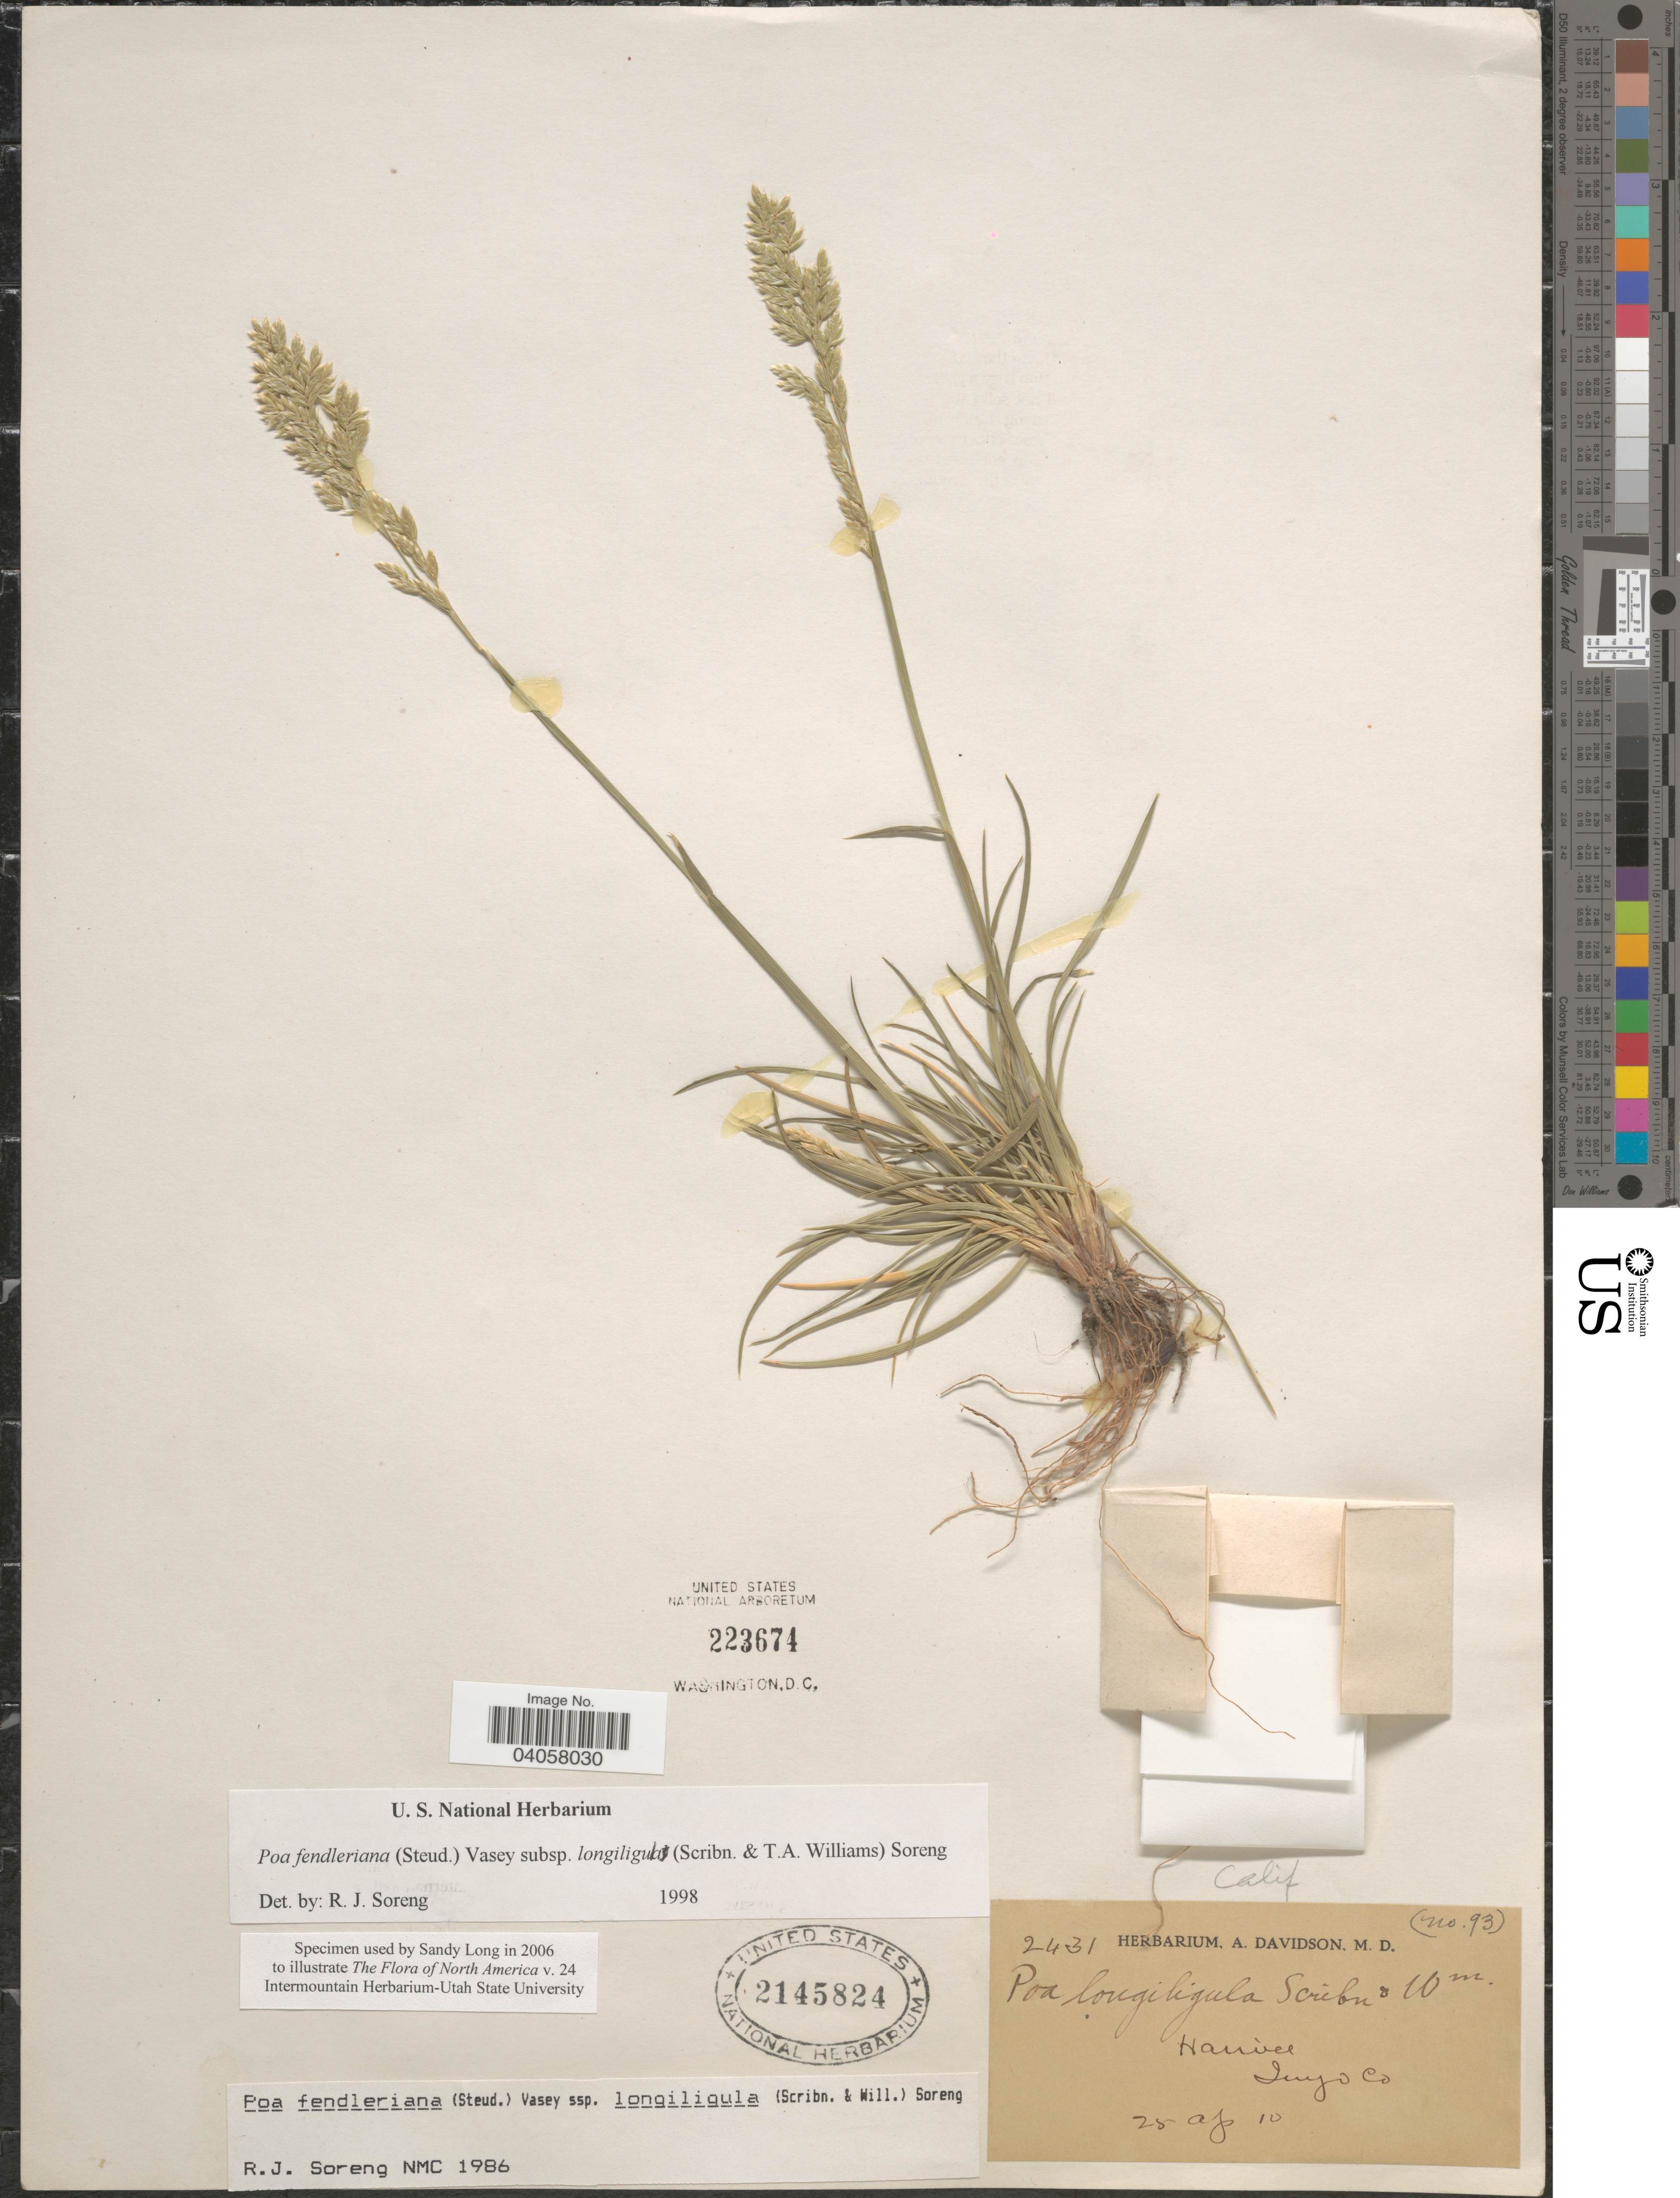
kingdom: Plantae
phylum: Tracheophyta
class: Liliopsida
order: Poales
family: Poaceae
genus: Poa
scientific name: Poa fendleriana subsp. longiligula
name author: (Scribn. & T.A. Williams) Soreng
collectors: ex herb. A. Davidson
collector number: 2431/93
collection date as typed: Transcribed d/m/y: 25/4/10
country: United States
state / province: California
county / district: Inyo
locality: Haiwee. Inyo Co.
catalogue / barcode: US 2145824